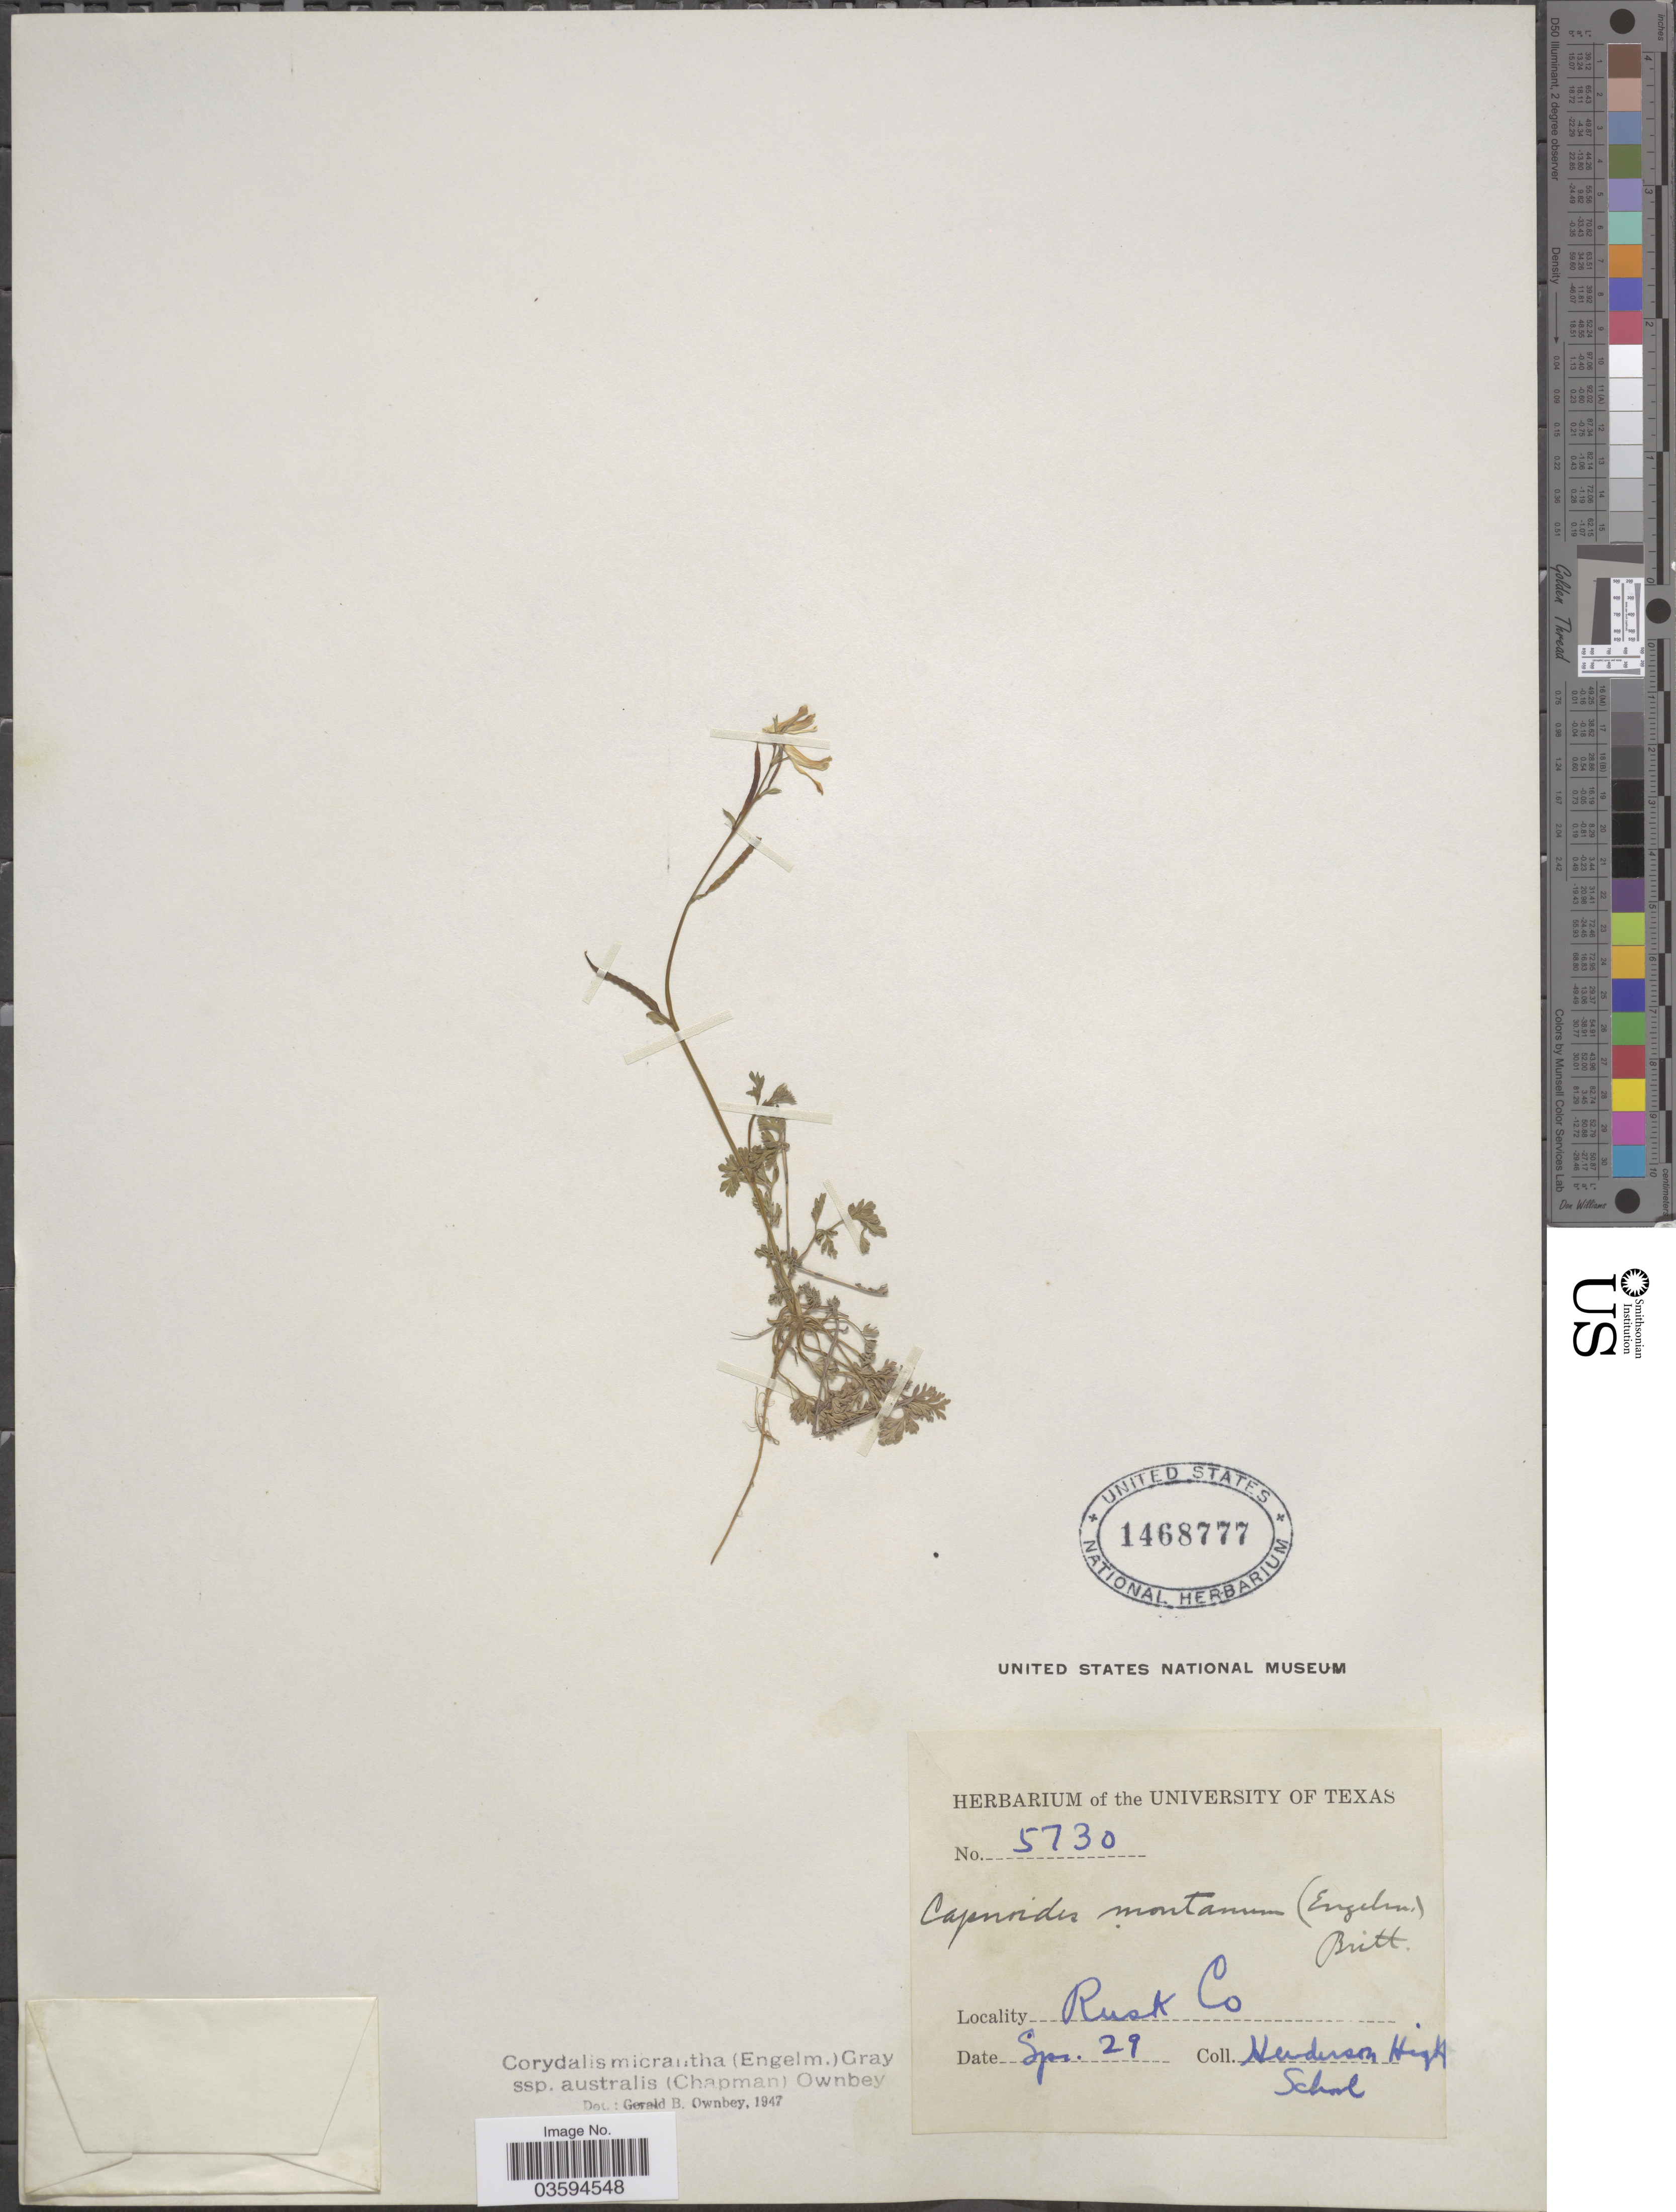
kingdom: Plantae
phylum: Tracheophyta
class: Magnoliopsida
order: Ranunculales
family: Papaveraceae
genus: Corydalis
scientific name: Corydalis micrantha subsp. australis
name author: (Chapm.) G.B. Ownbey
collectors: Henderson High School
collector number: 5730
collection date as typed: Spr. 29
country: United States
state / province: Texas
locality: Rusk Co.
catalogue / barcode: US 1468777